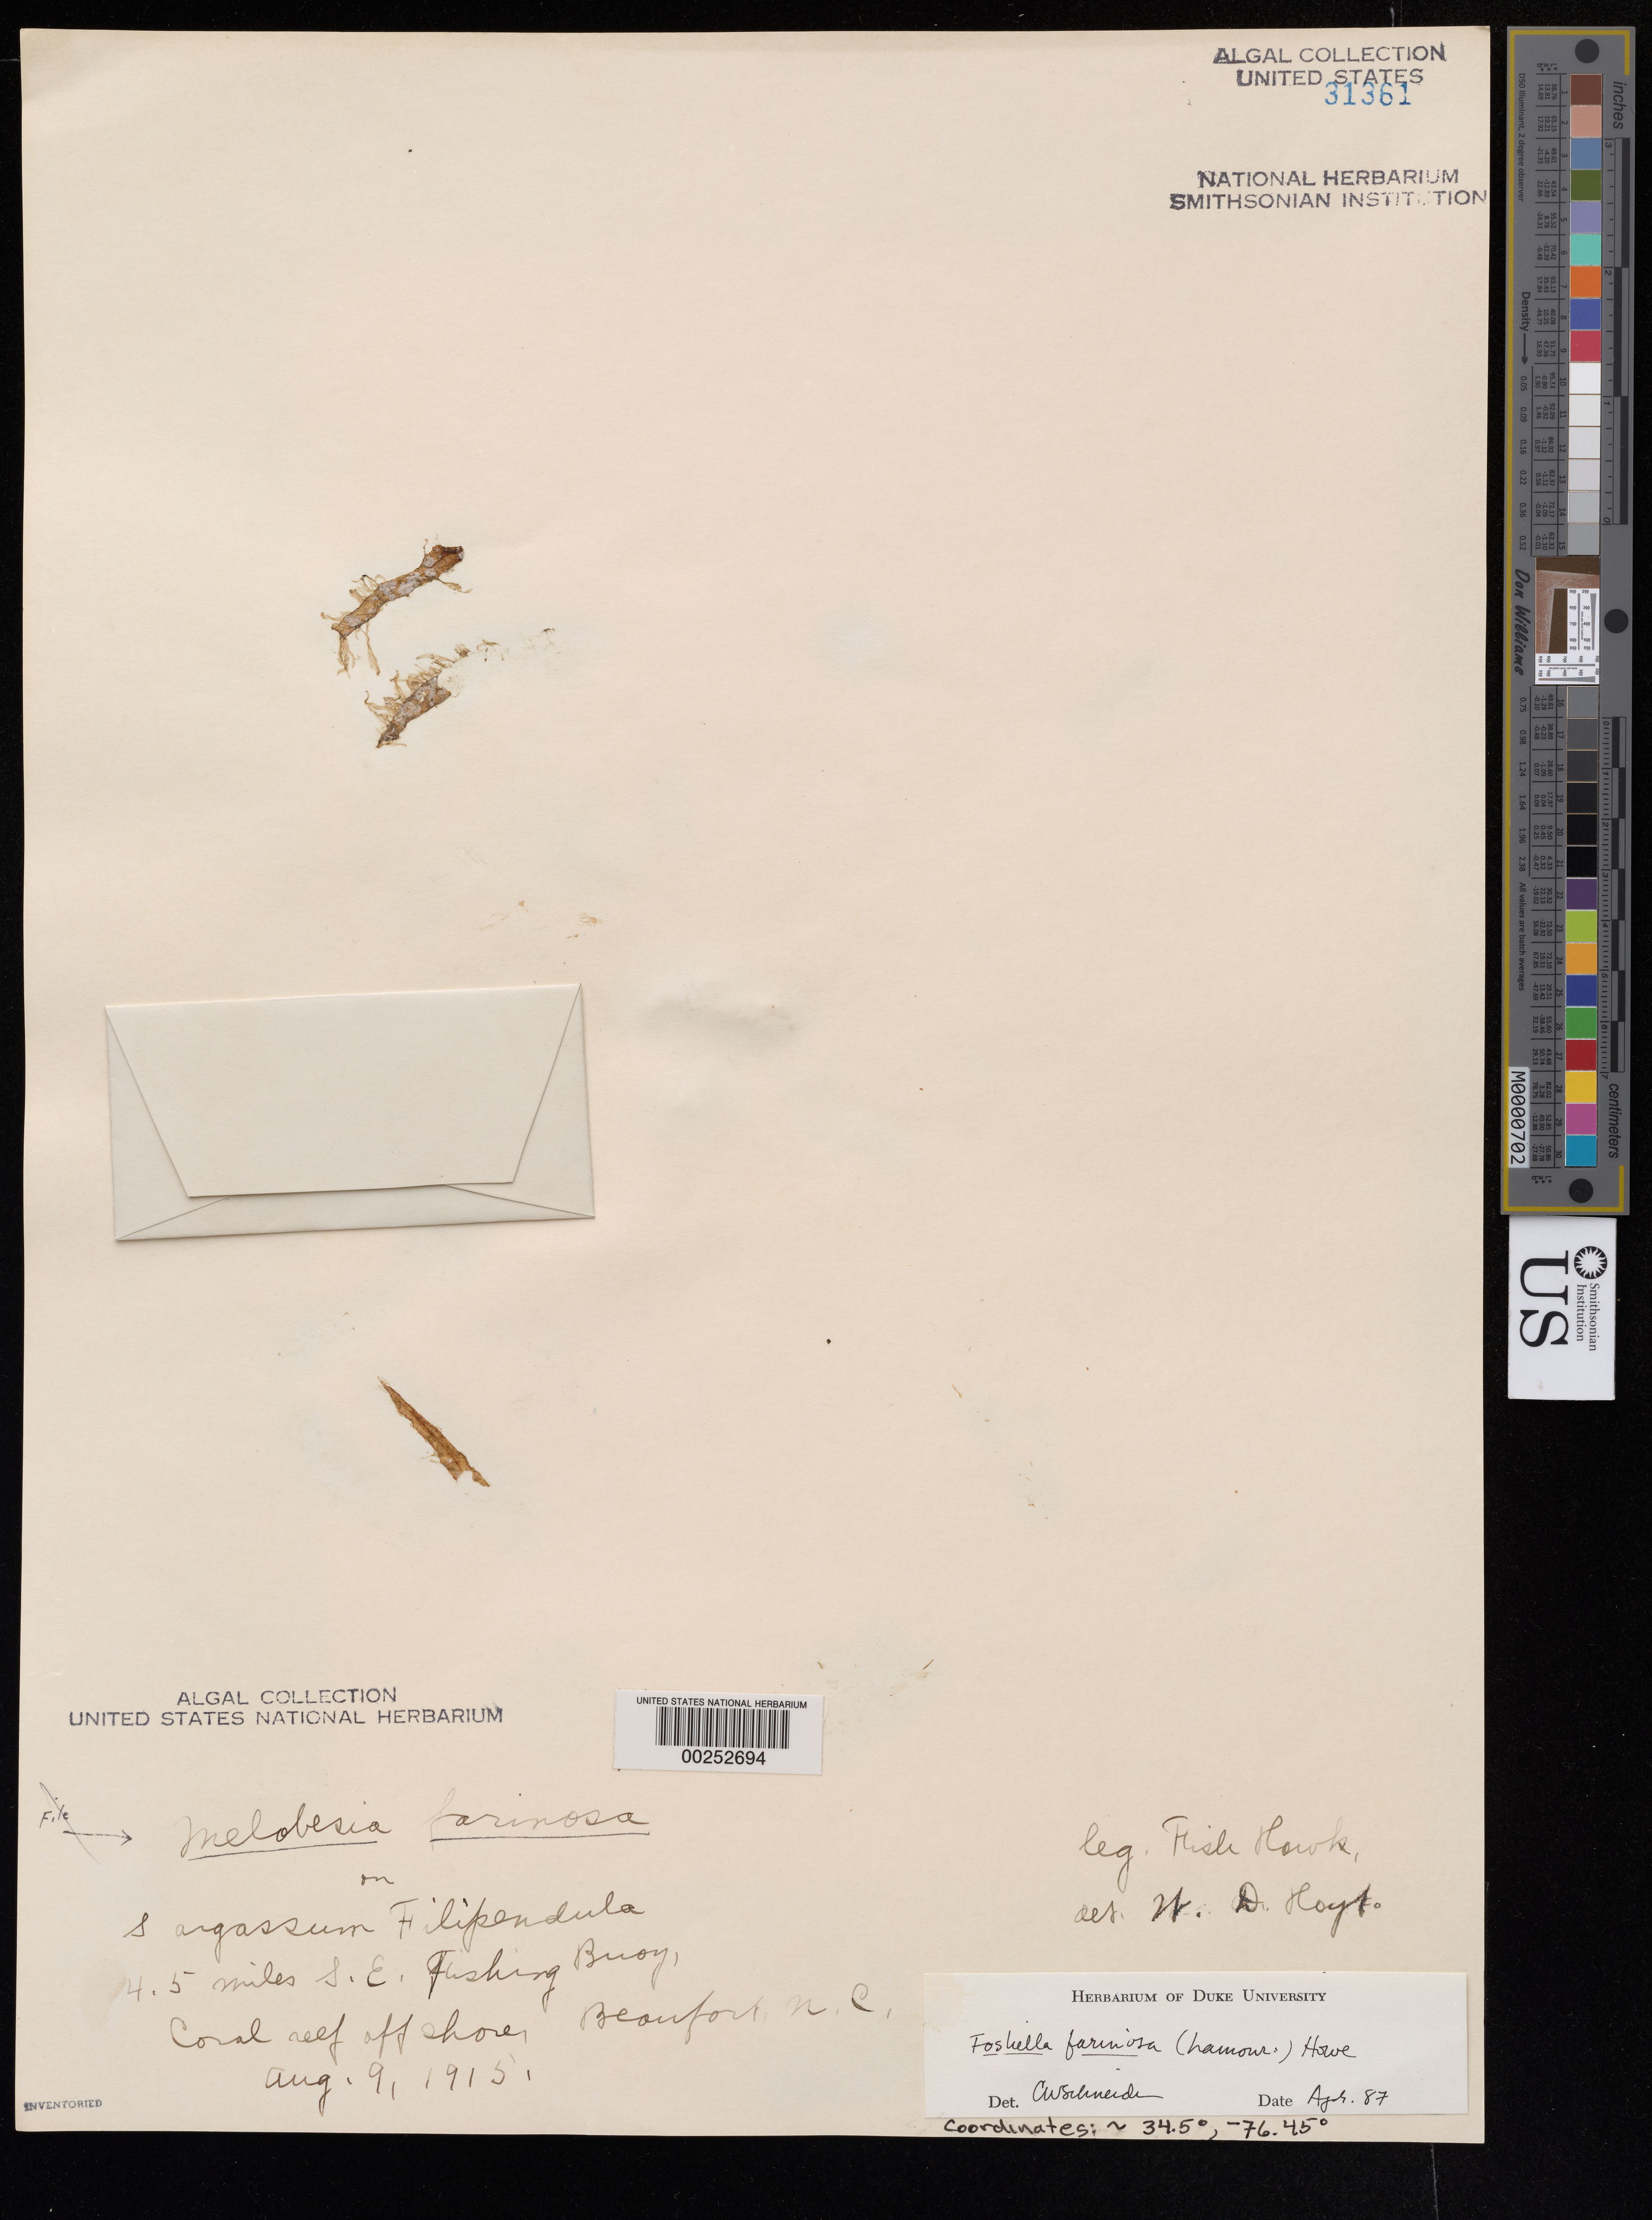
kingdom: Plantae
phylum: Rhodophyta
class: Florideophyceae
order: Corallinales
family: Hydrolithaceae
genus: Fosliella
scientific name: Fosliella farinosa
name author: (J.V.Lamouroux) M. Howe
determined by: Schneider, C. W.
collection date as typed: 09 Aug 1915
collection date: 1915-08-09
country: United States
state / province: North Carolina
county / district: Carteret County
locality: Coral reef off Beaufort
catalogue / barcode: US 31361